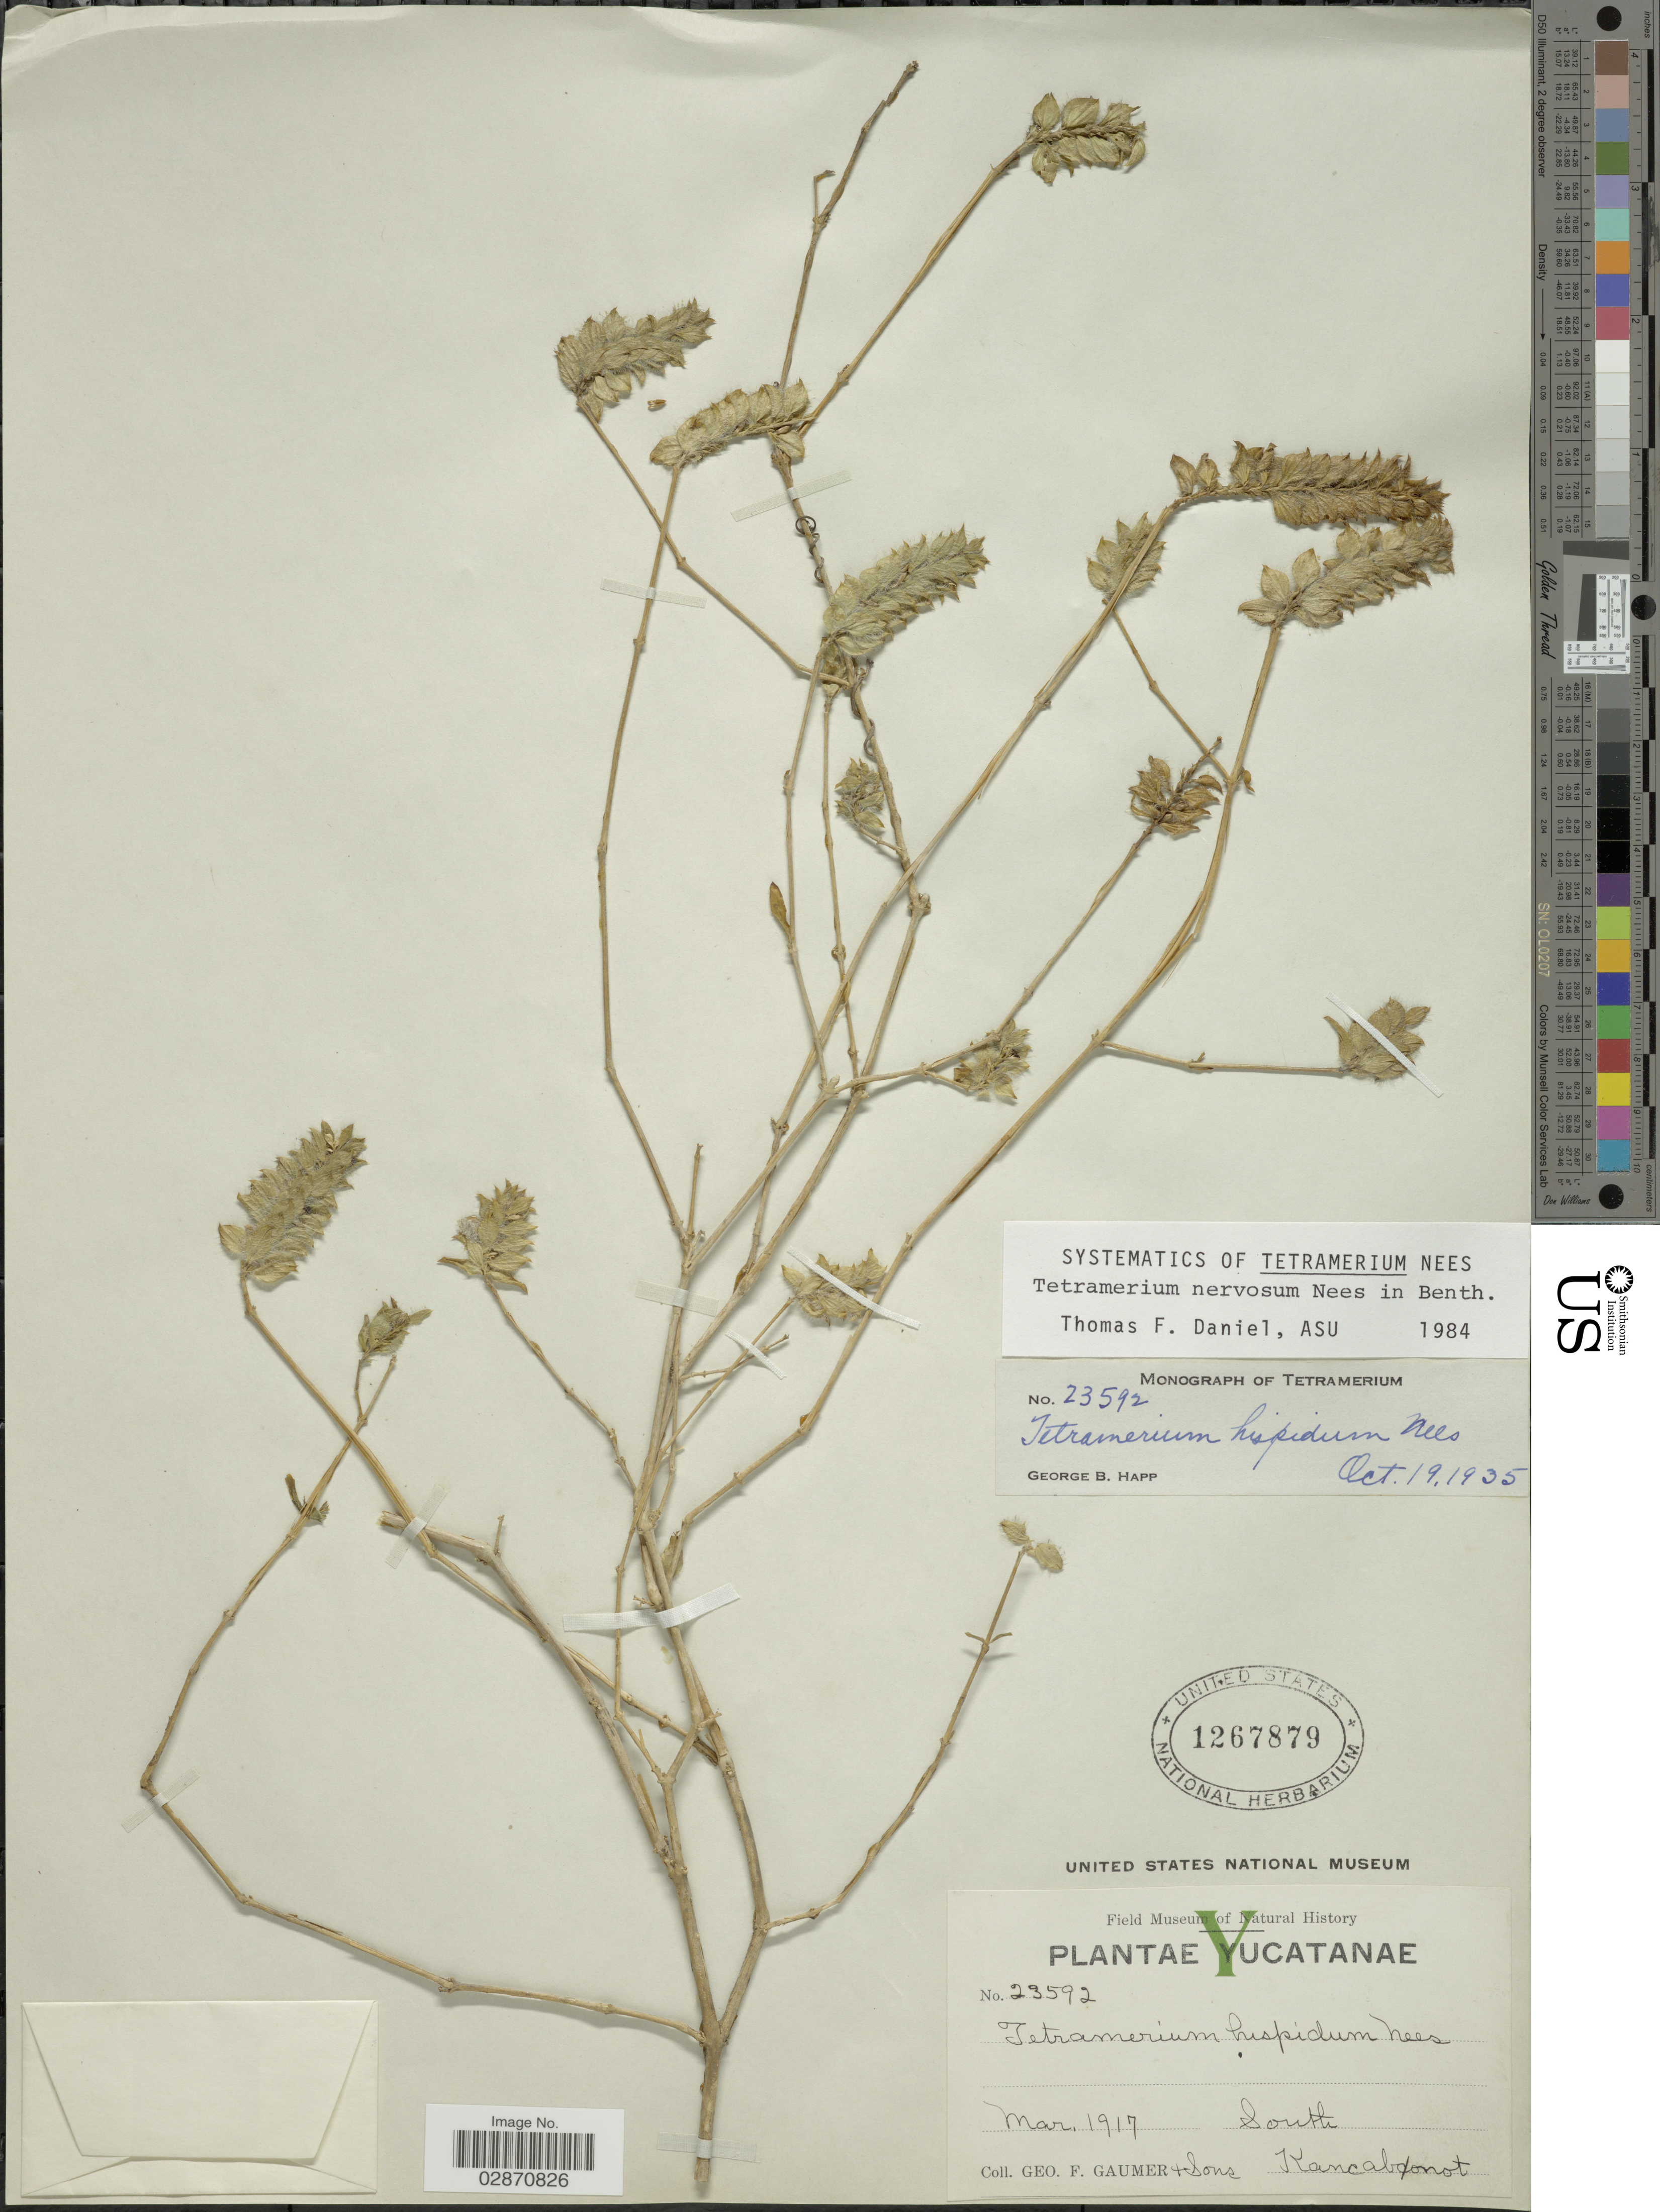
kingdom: Plantae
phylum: Tracheophyta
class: Magnoliopsida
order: Lamiales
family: Acanthaceae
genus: Tetramerium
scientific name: Tetramerium nervosum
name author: Nees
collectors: G. F. Gaumer & et al.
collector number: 23592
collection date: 1917-03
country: Mexico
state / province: Yucatán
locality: South Kancabonot.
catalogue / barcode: US 1267879